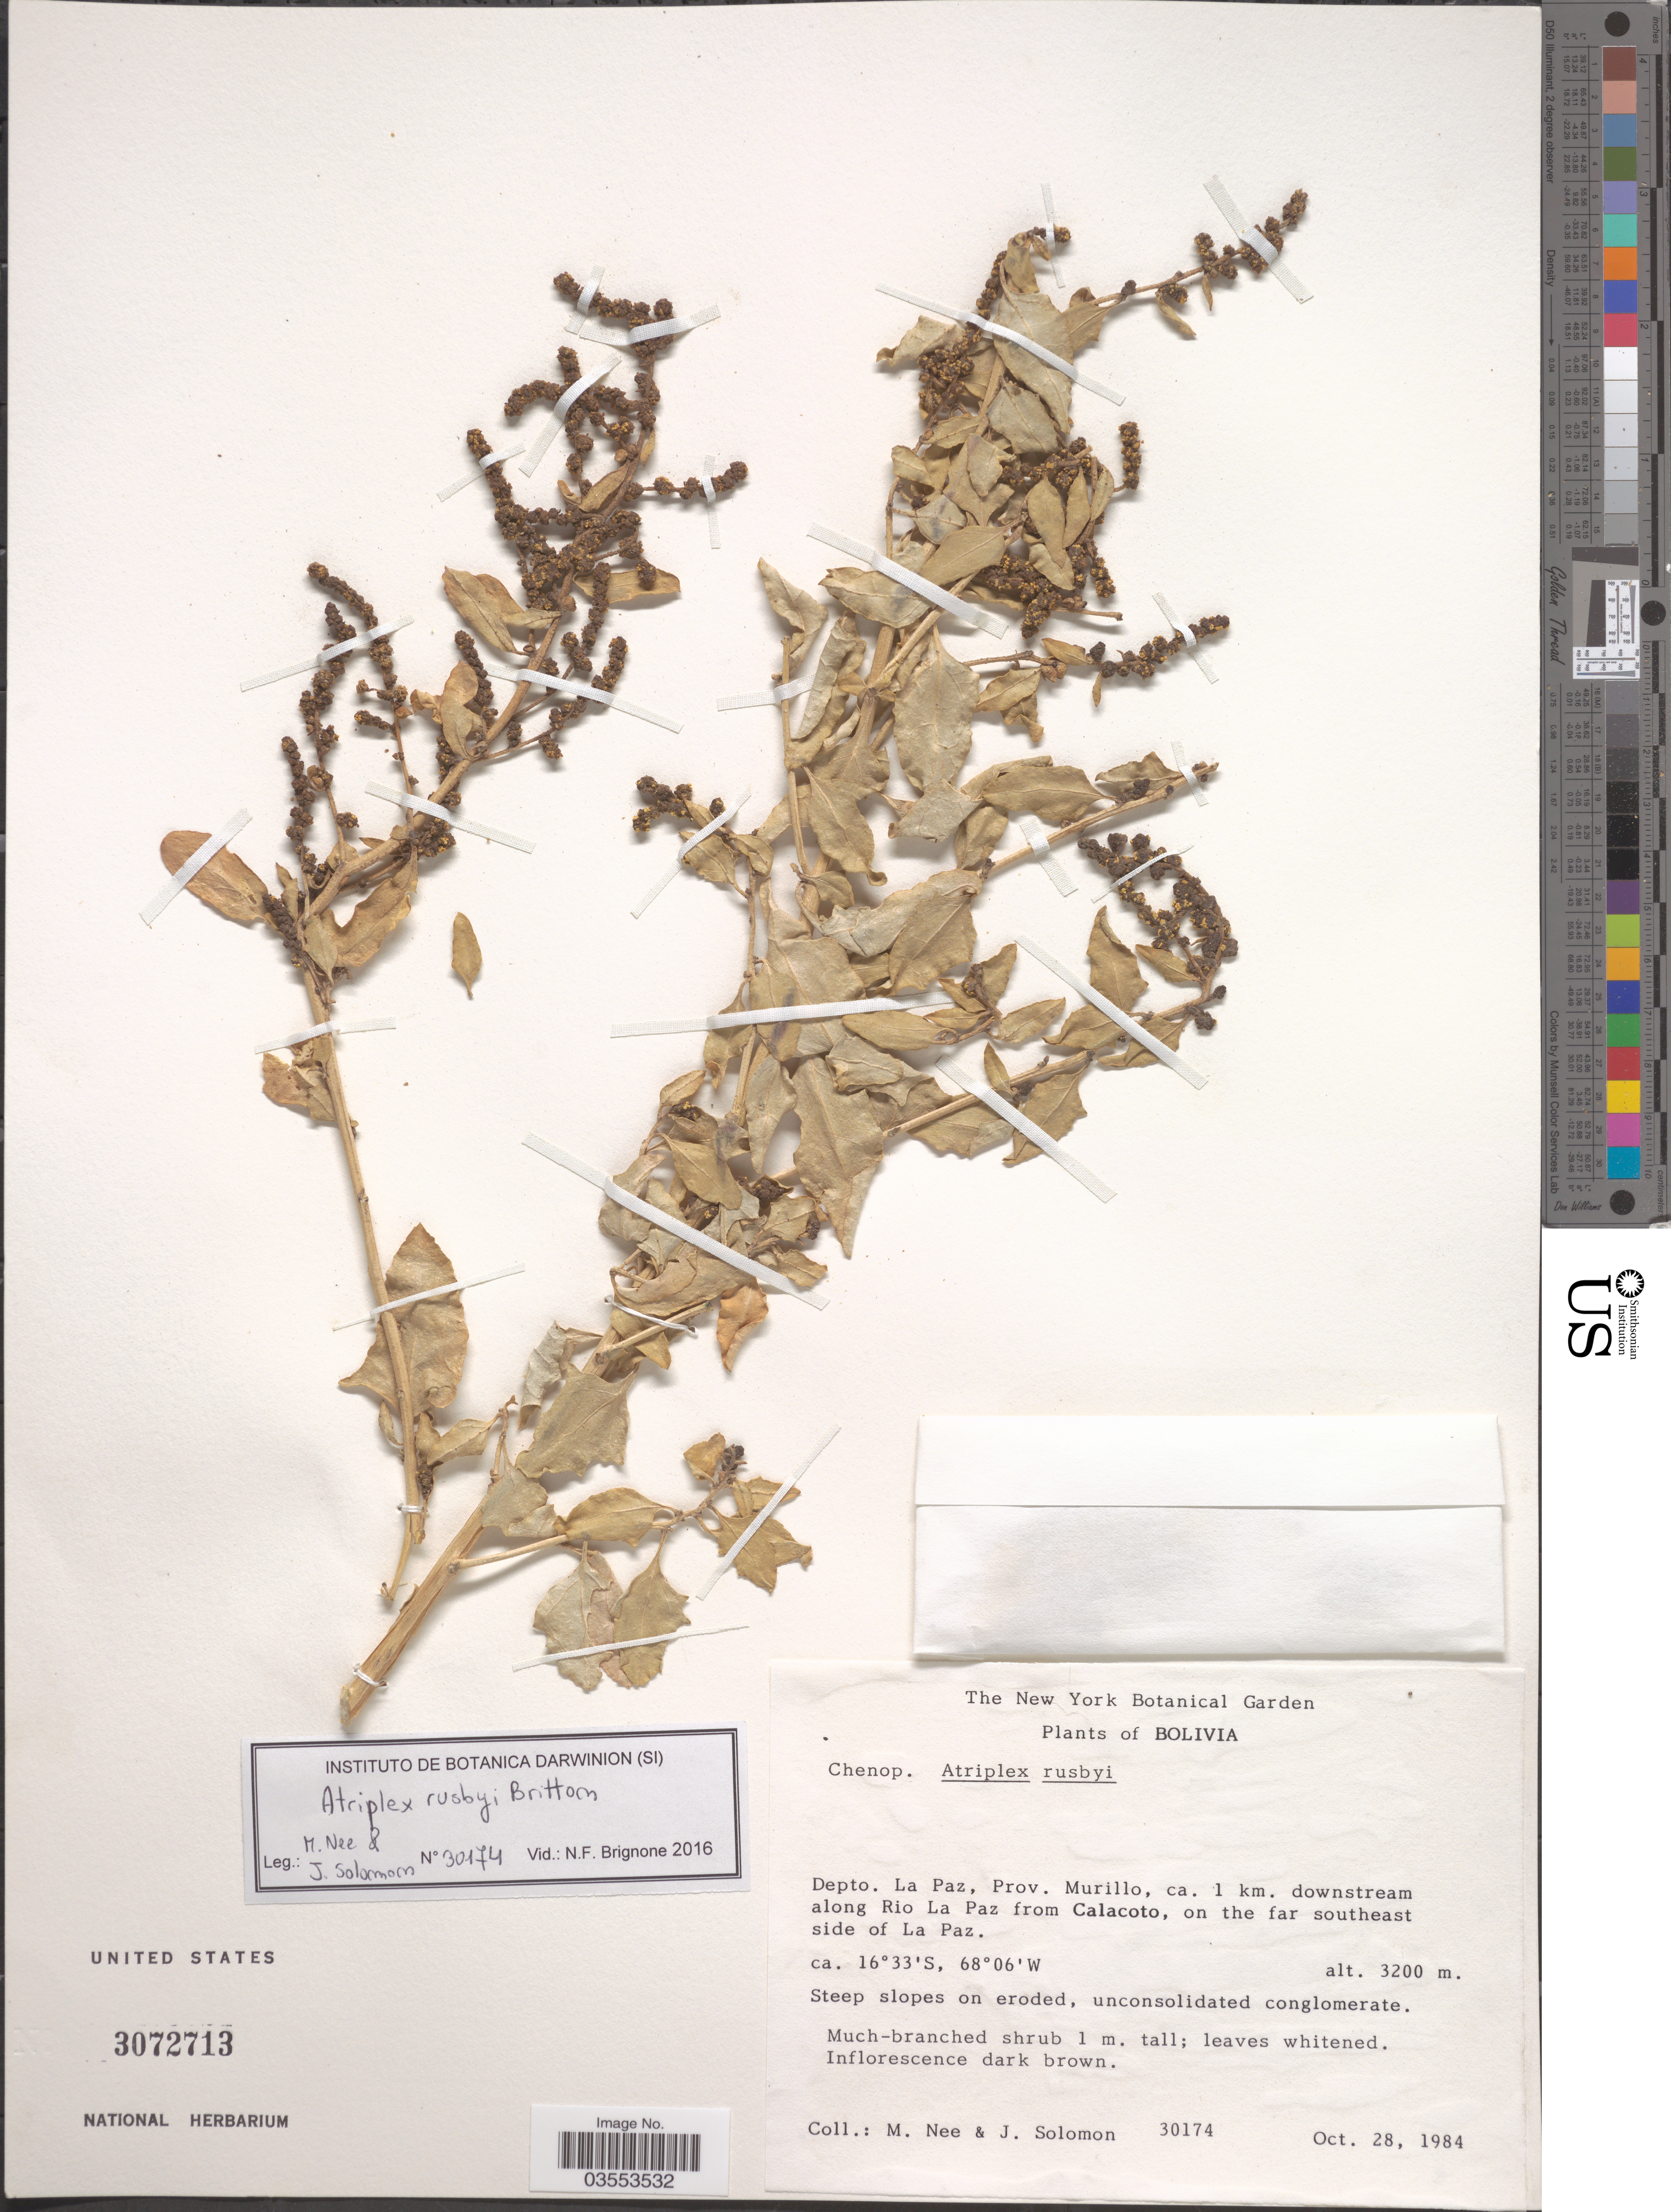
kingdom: Plantae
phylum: Tracheophyta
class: Magnoliopsida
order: Caryophyllales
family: Amaranthaceae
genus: Atriplex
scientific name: Atriplex rusbyi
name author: Britton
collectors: M. Nee & J. Solomon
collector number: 30174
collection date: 1984-10-28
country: Bolivia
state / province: La Paz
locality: Depto. La Paz, Prov. Murillo, ca. 1 km. downstream along Rio La Paz from Calacoto, on the far southeast side of La Paz.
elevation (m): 3200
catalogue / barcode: US 3072713